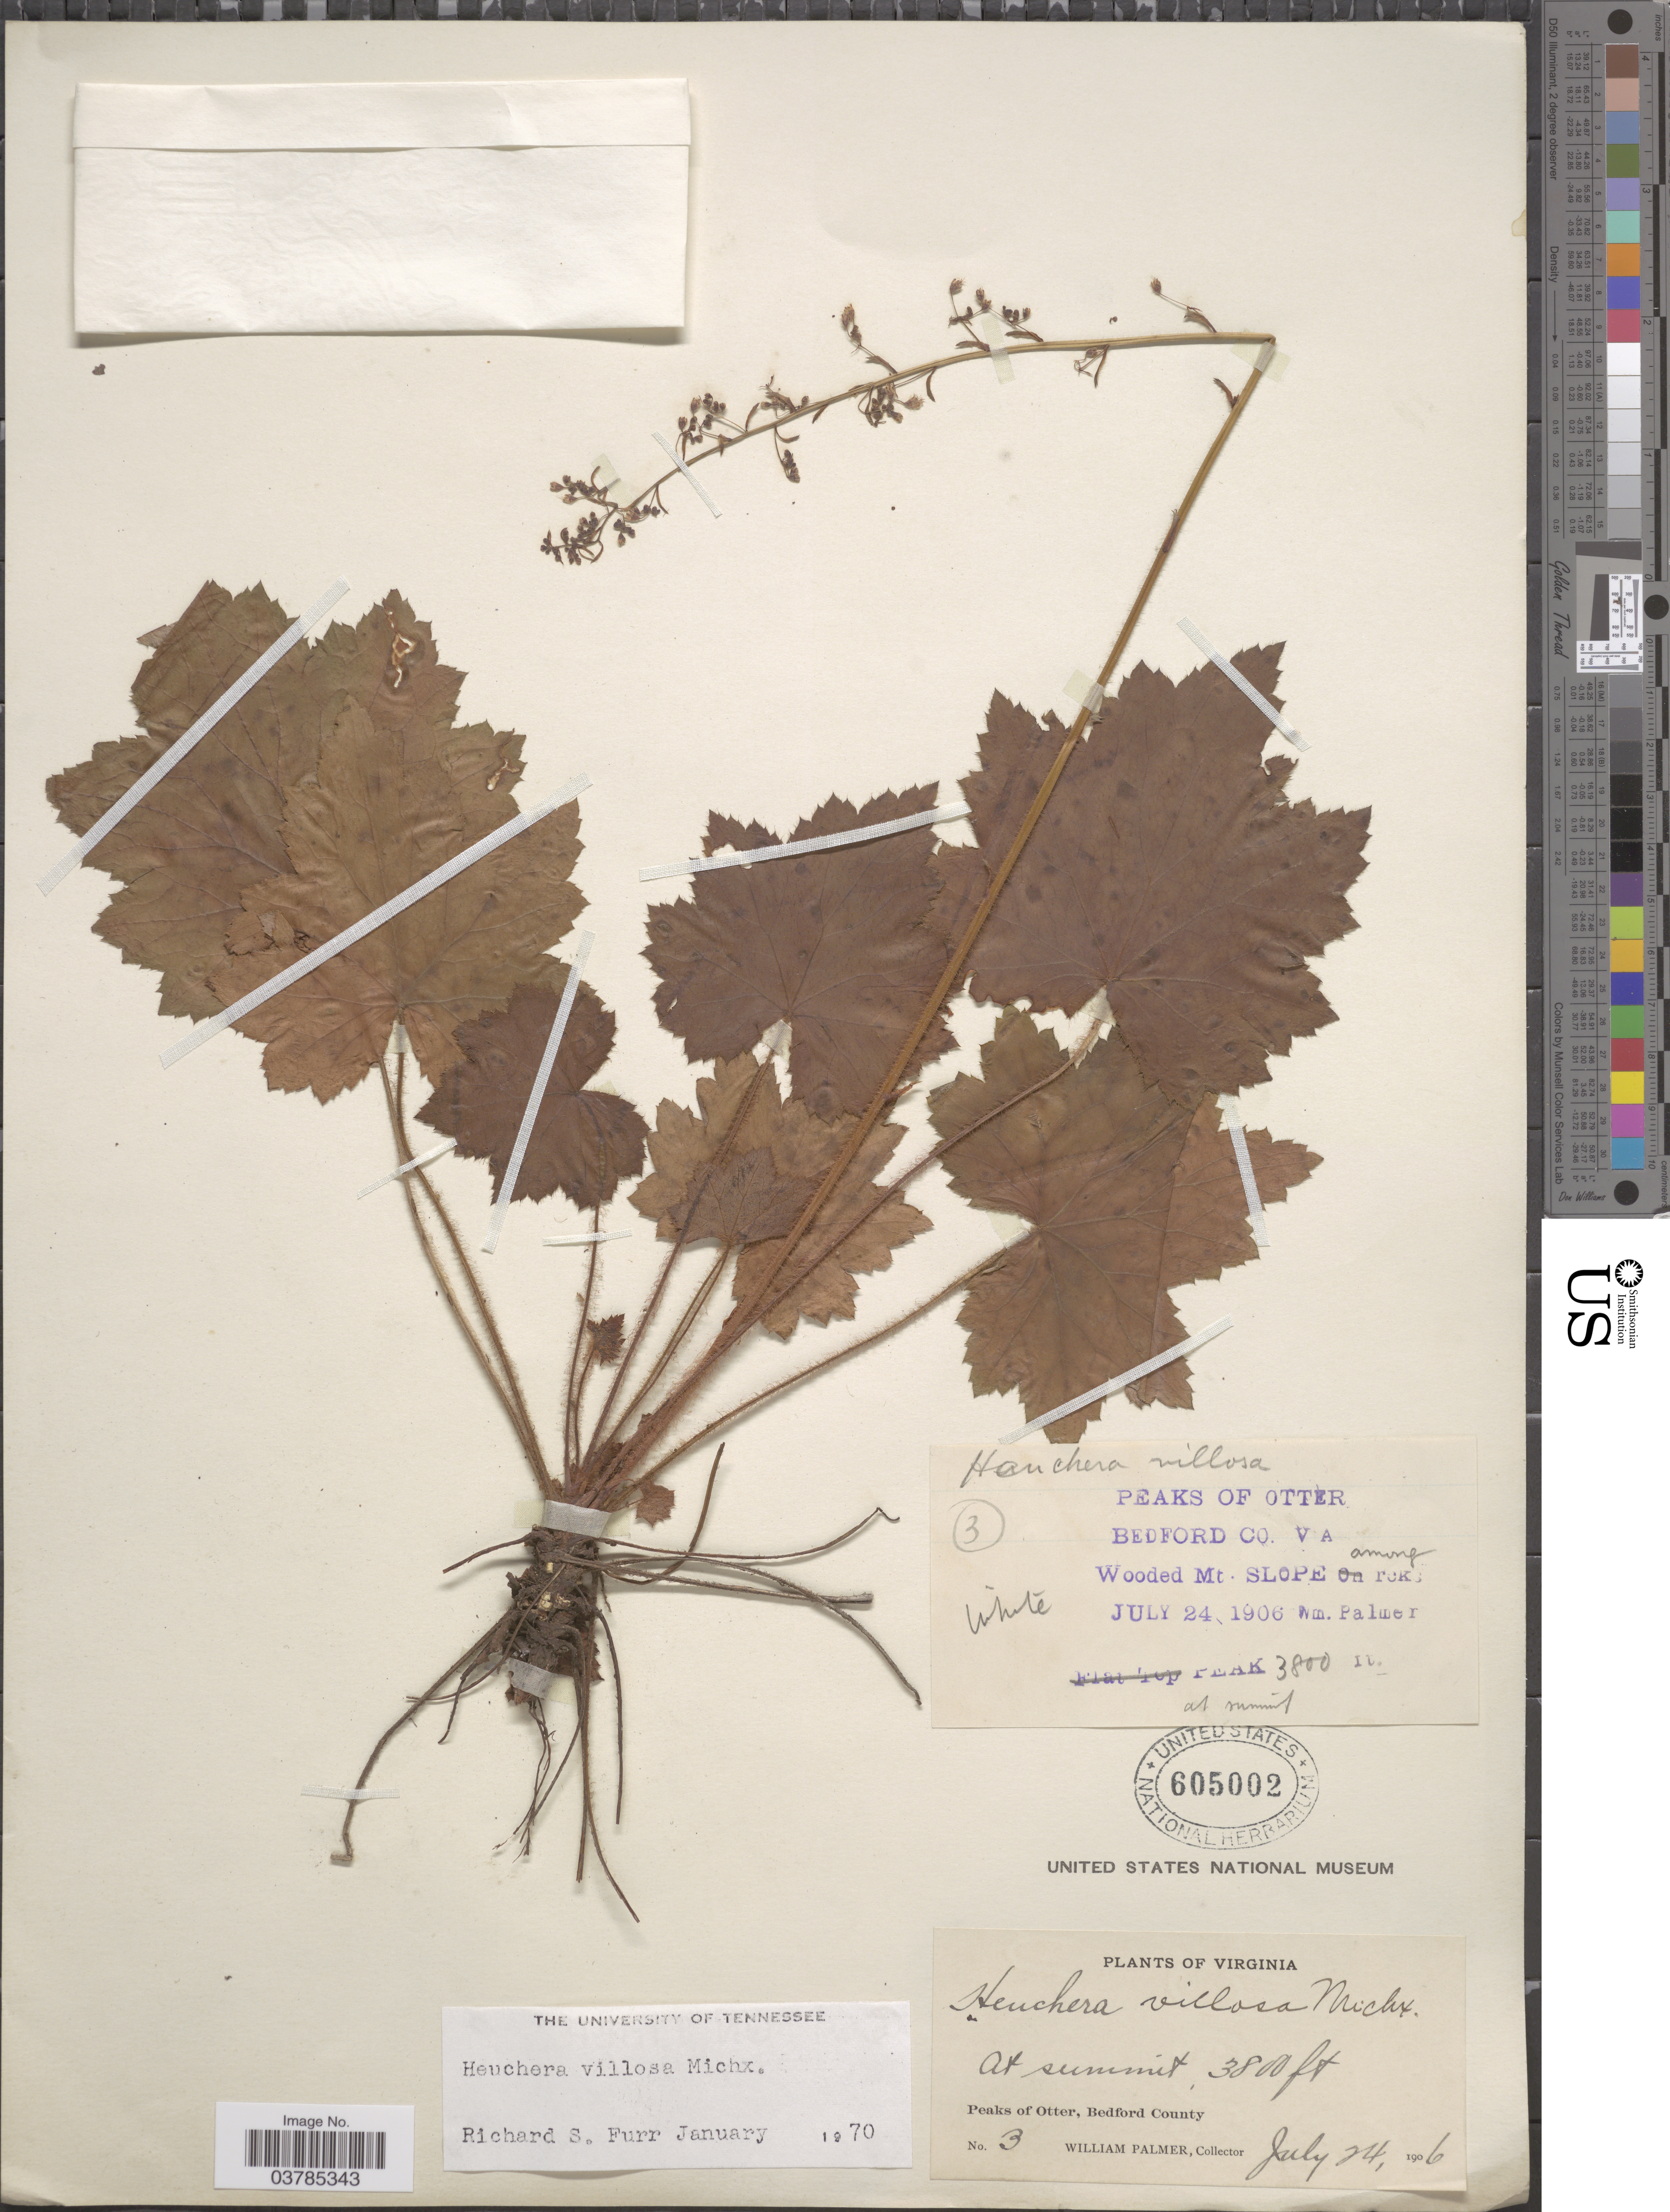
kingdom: Plantae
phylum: Tracheophyta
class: Magnoliopsida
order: Saxifragales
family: Saxifragaceae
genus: Heuchera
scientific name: Heuchera villosa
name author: Michx.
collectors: W. Palmer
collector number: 3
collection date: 1906-07-24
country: United States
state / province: Virginia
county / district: Bedford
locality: At summit. Peaks of Otter, Bedford County.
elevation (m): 1158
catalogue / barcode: US 605002